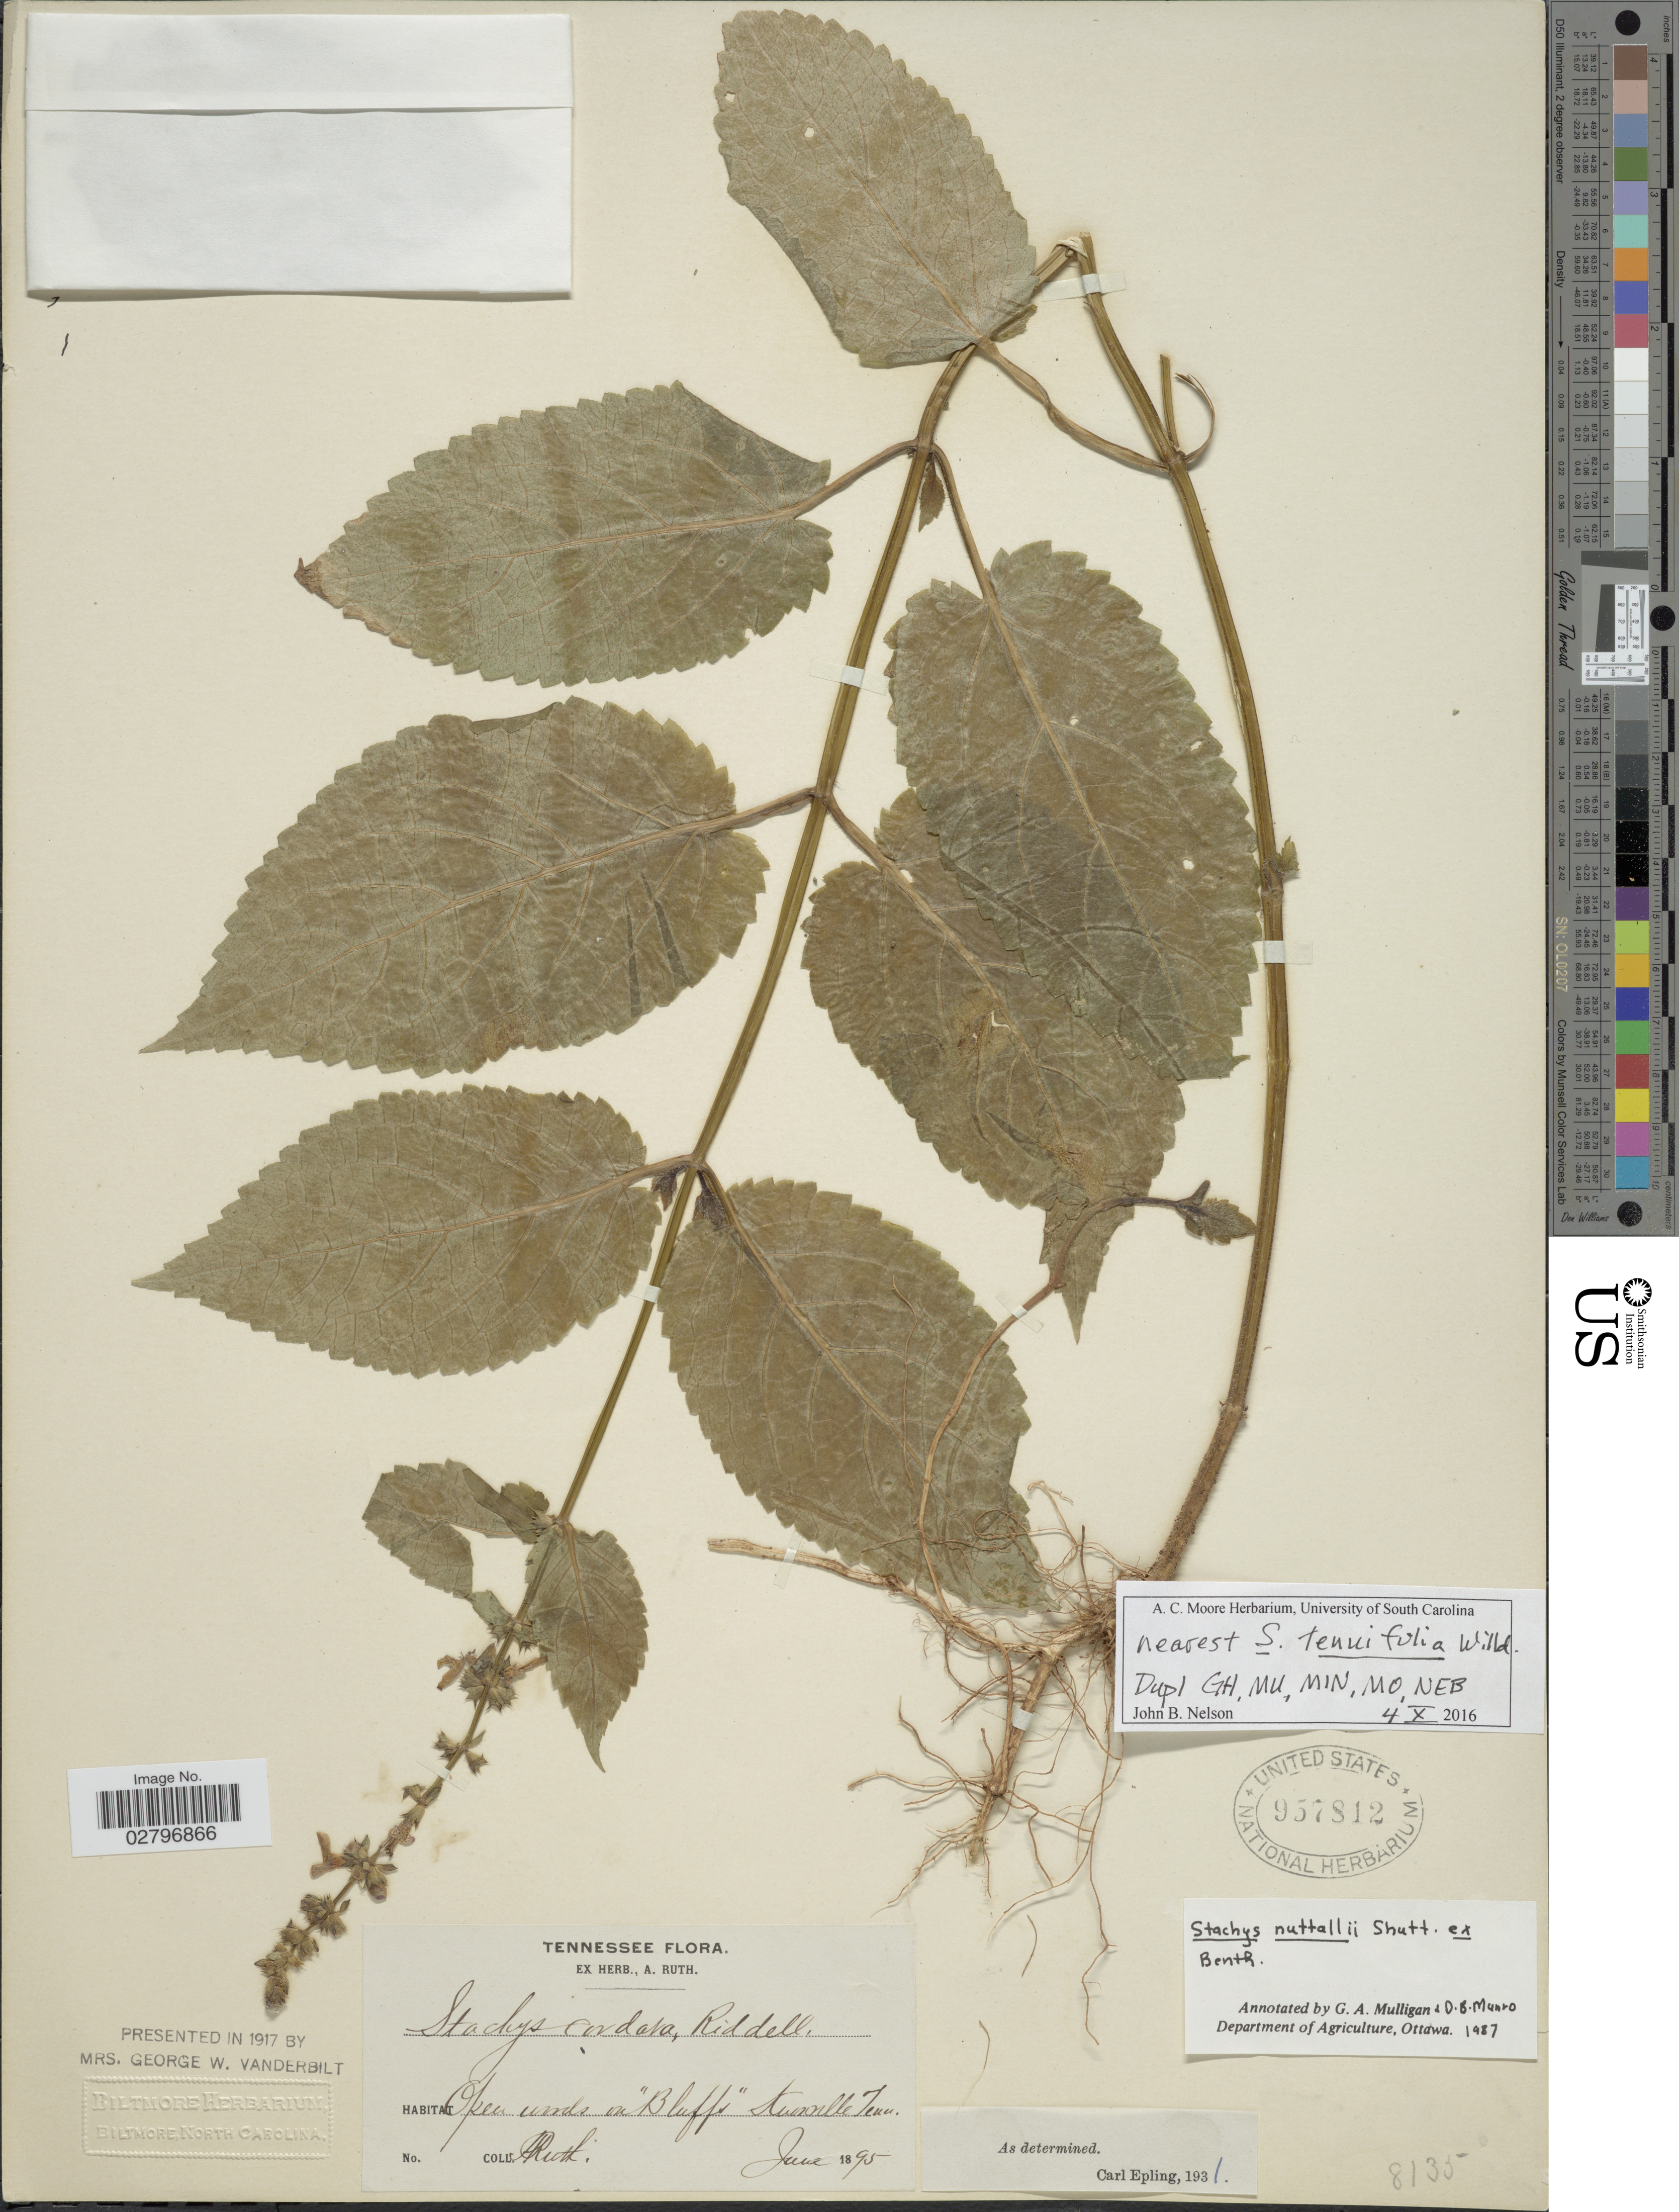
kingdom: Plantae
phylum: Tracheophyta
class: Magnoliopsida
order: Lamiales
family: Lamiaceae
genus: Stachys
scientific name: Stachys tenuifolia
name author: Willd.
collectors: A. Ruth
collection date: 1895-06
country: United States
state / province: Tennessee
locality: Open woods on "Bluffs" Knoxville, Tenn.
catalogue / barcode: US 957812